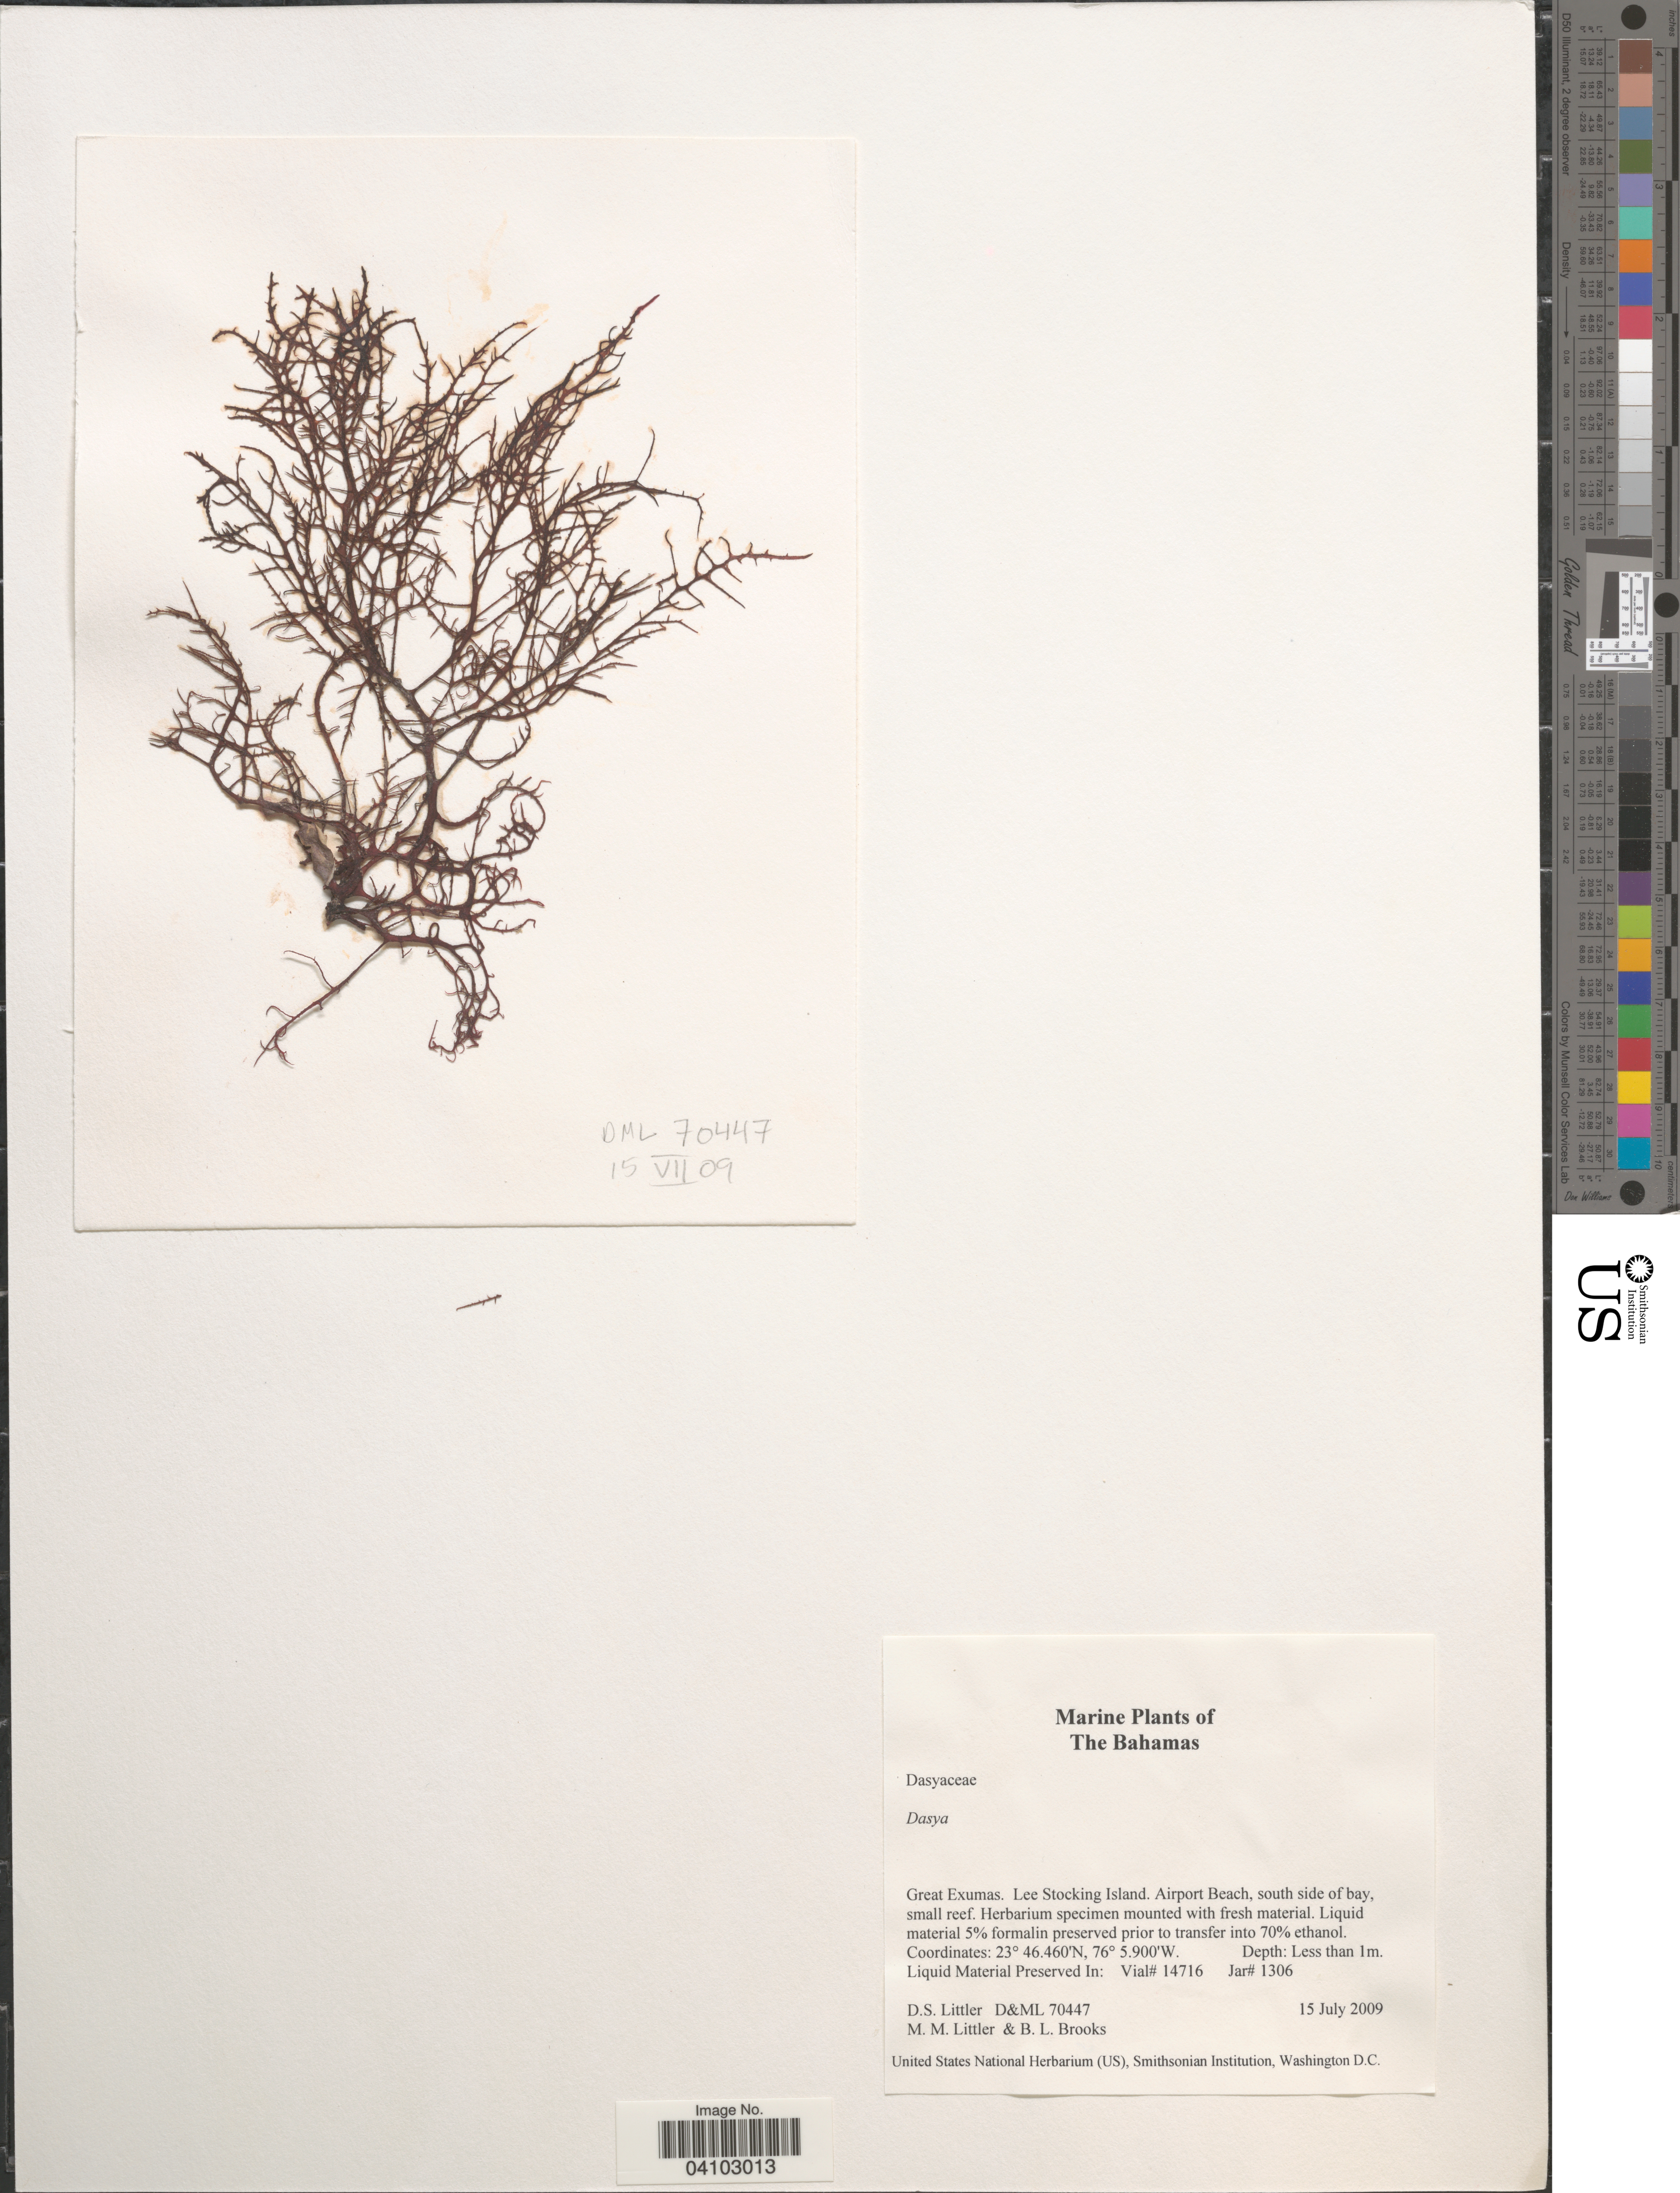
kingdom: Plantae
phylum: Rhodophyta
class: Florideophyceae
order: Ceramiales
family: Dasyaceae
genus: Dasya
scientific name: Dasya sp.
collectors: D. S. Littler, M. M. Littler & B. Brooks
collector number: D&ML70447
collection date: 2009-07-15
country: Bahamas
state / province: Exuma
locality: Great Exumas. Lee Stocking Island. Airport Beach, south side of bay, small reef.